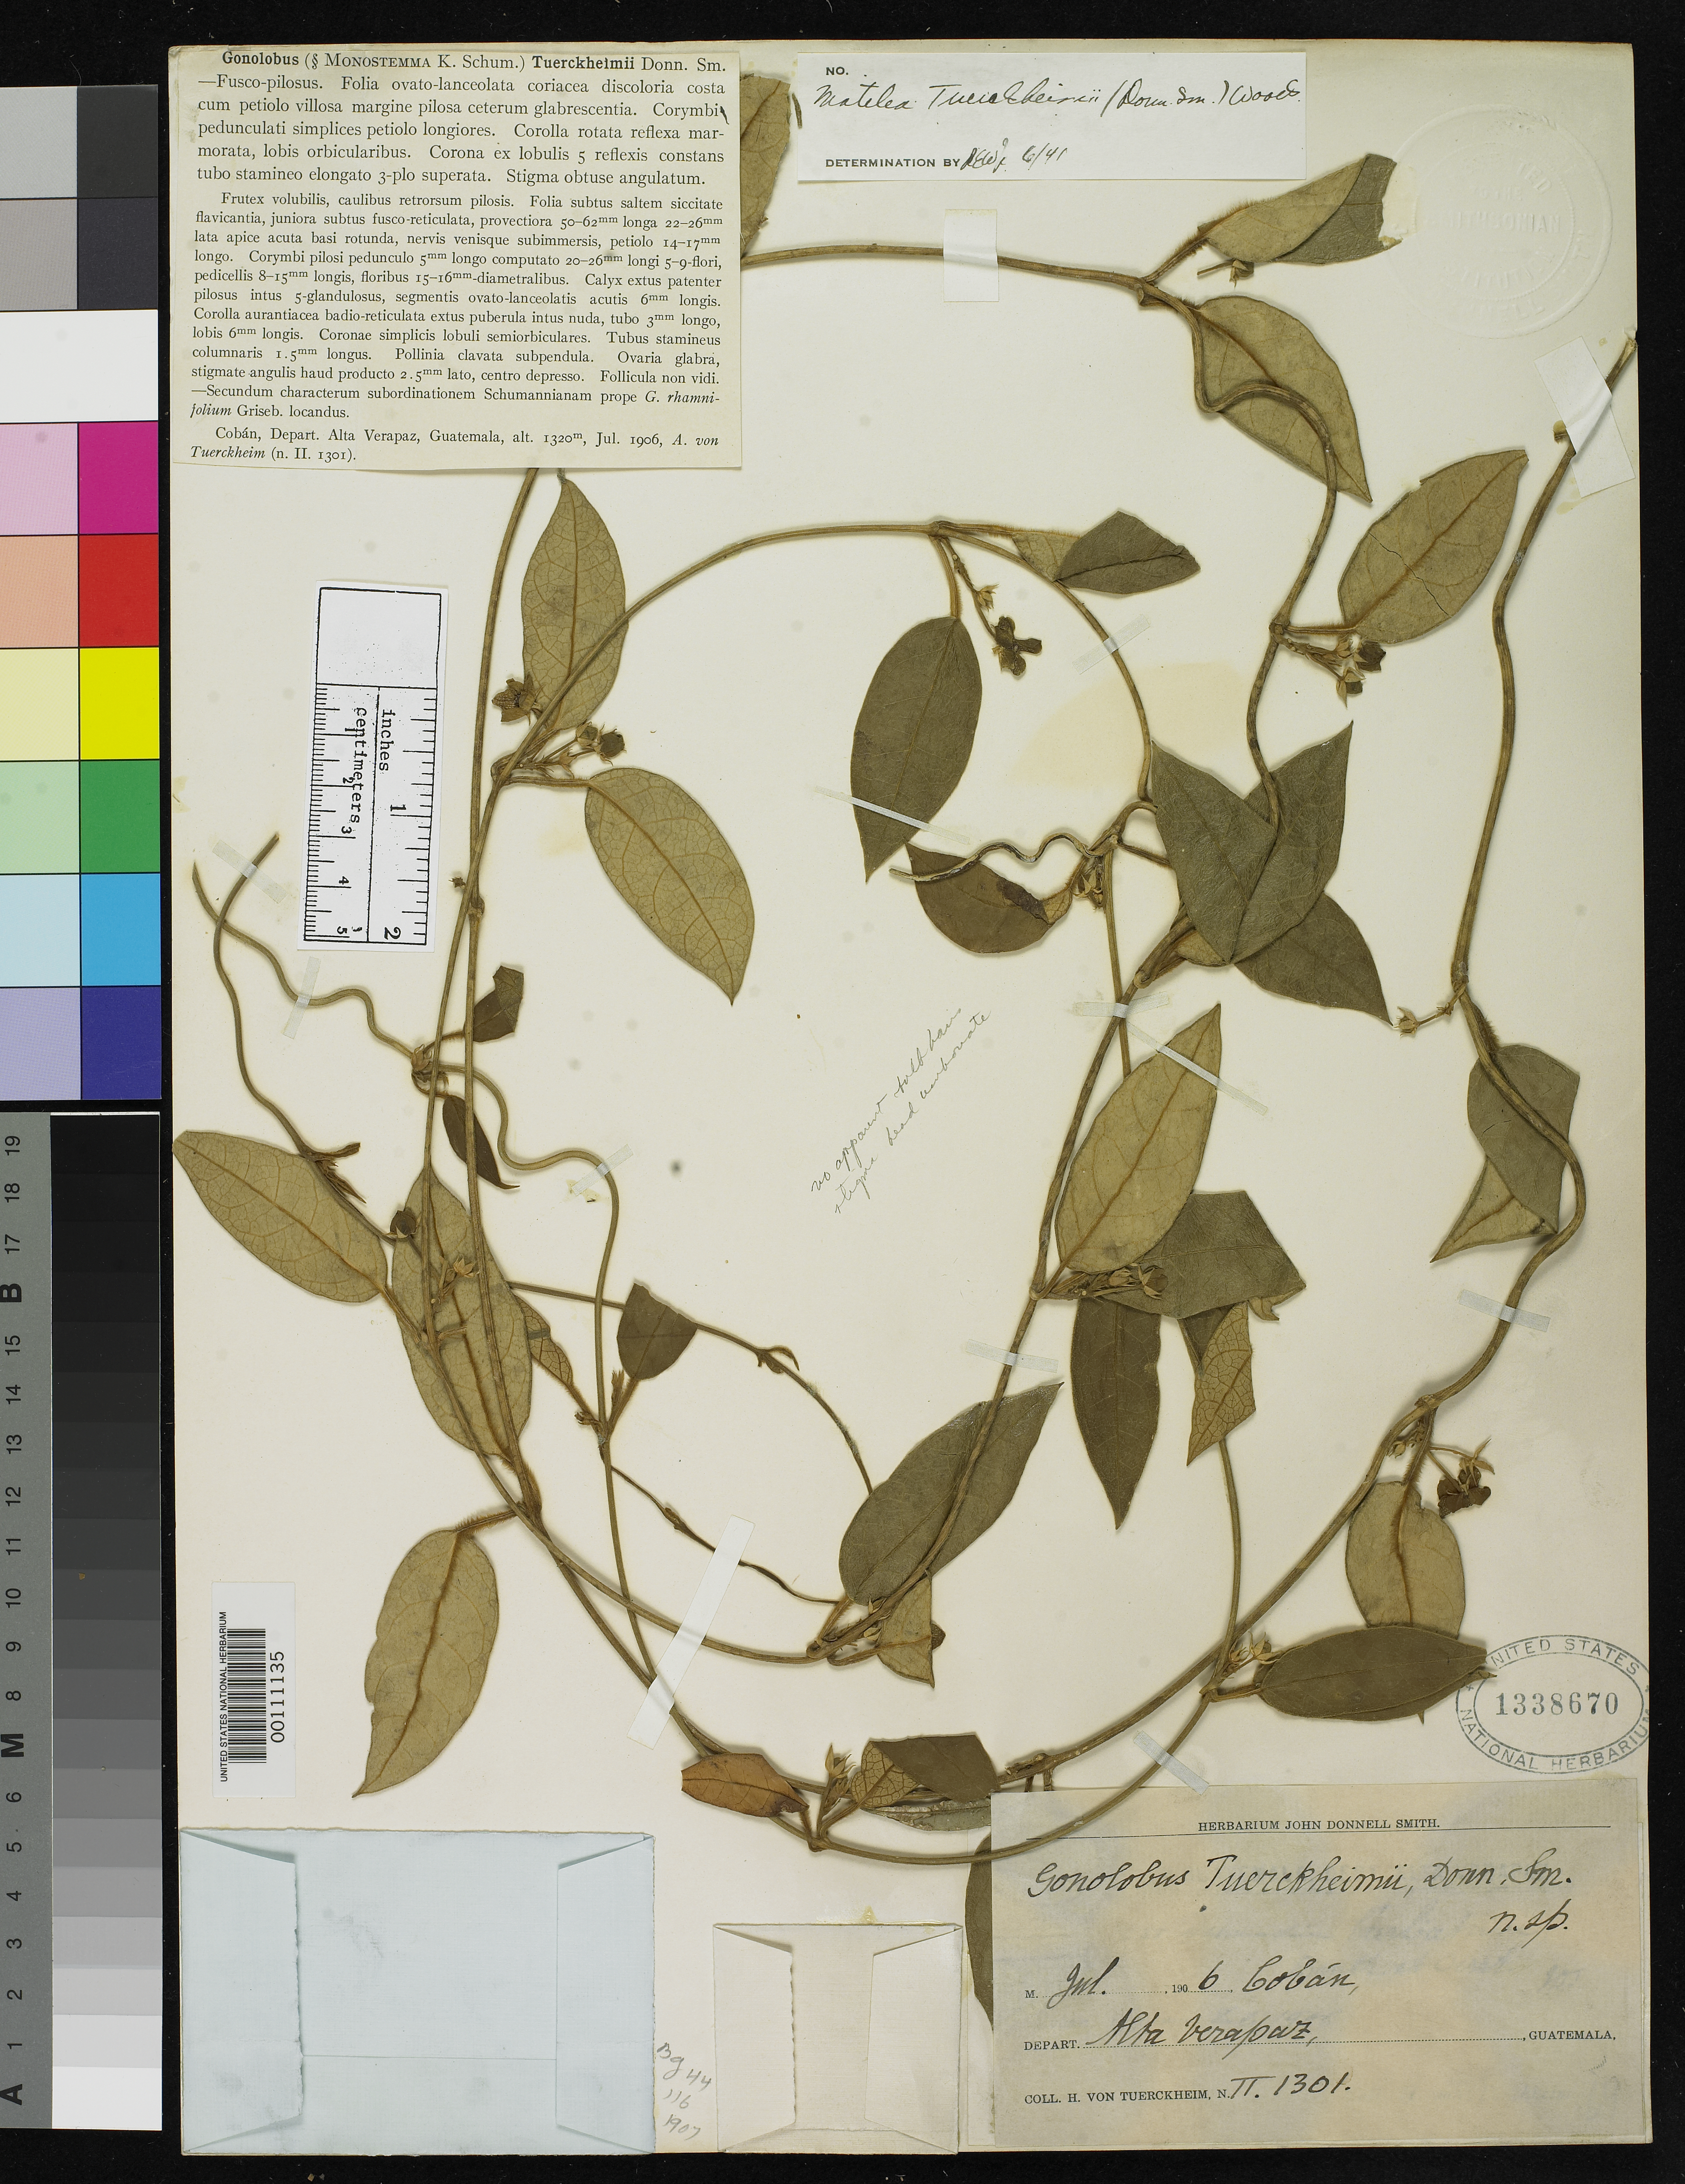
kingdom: Plantae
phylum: Tracheophyta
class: Magnoliopsida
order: Gentianales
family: Apocynaceae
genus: Gonolobus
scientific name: Gonolobus tuerckheimii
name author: Donn. Sm.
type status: Type Collection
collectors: H. von Türckheim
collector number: II 1301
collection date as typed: Jul 1906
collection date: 1906-07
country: Guatemala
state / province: Alta Verapaz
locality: Cobán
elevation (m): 1320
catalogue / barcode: US 1338670